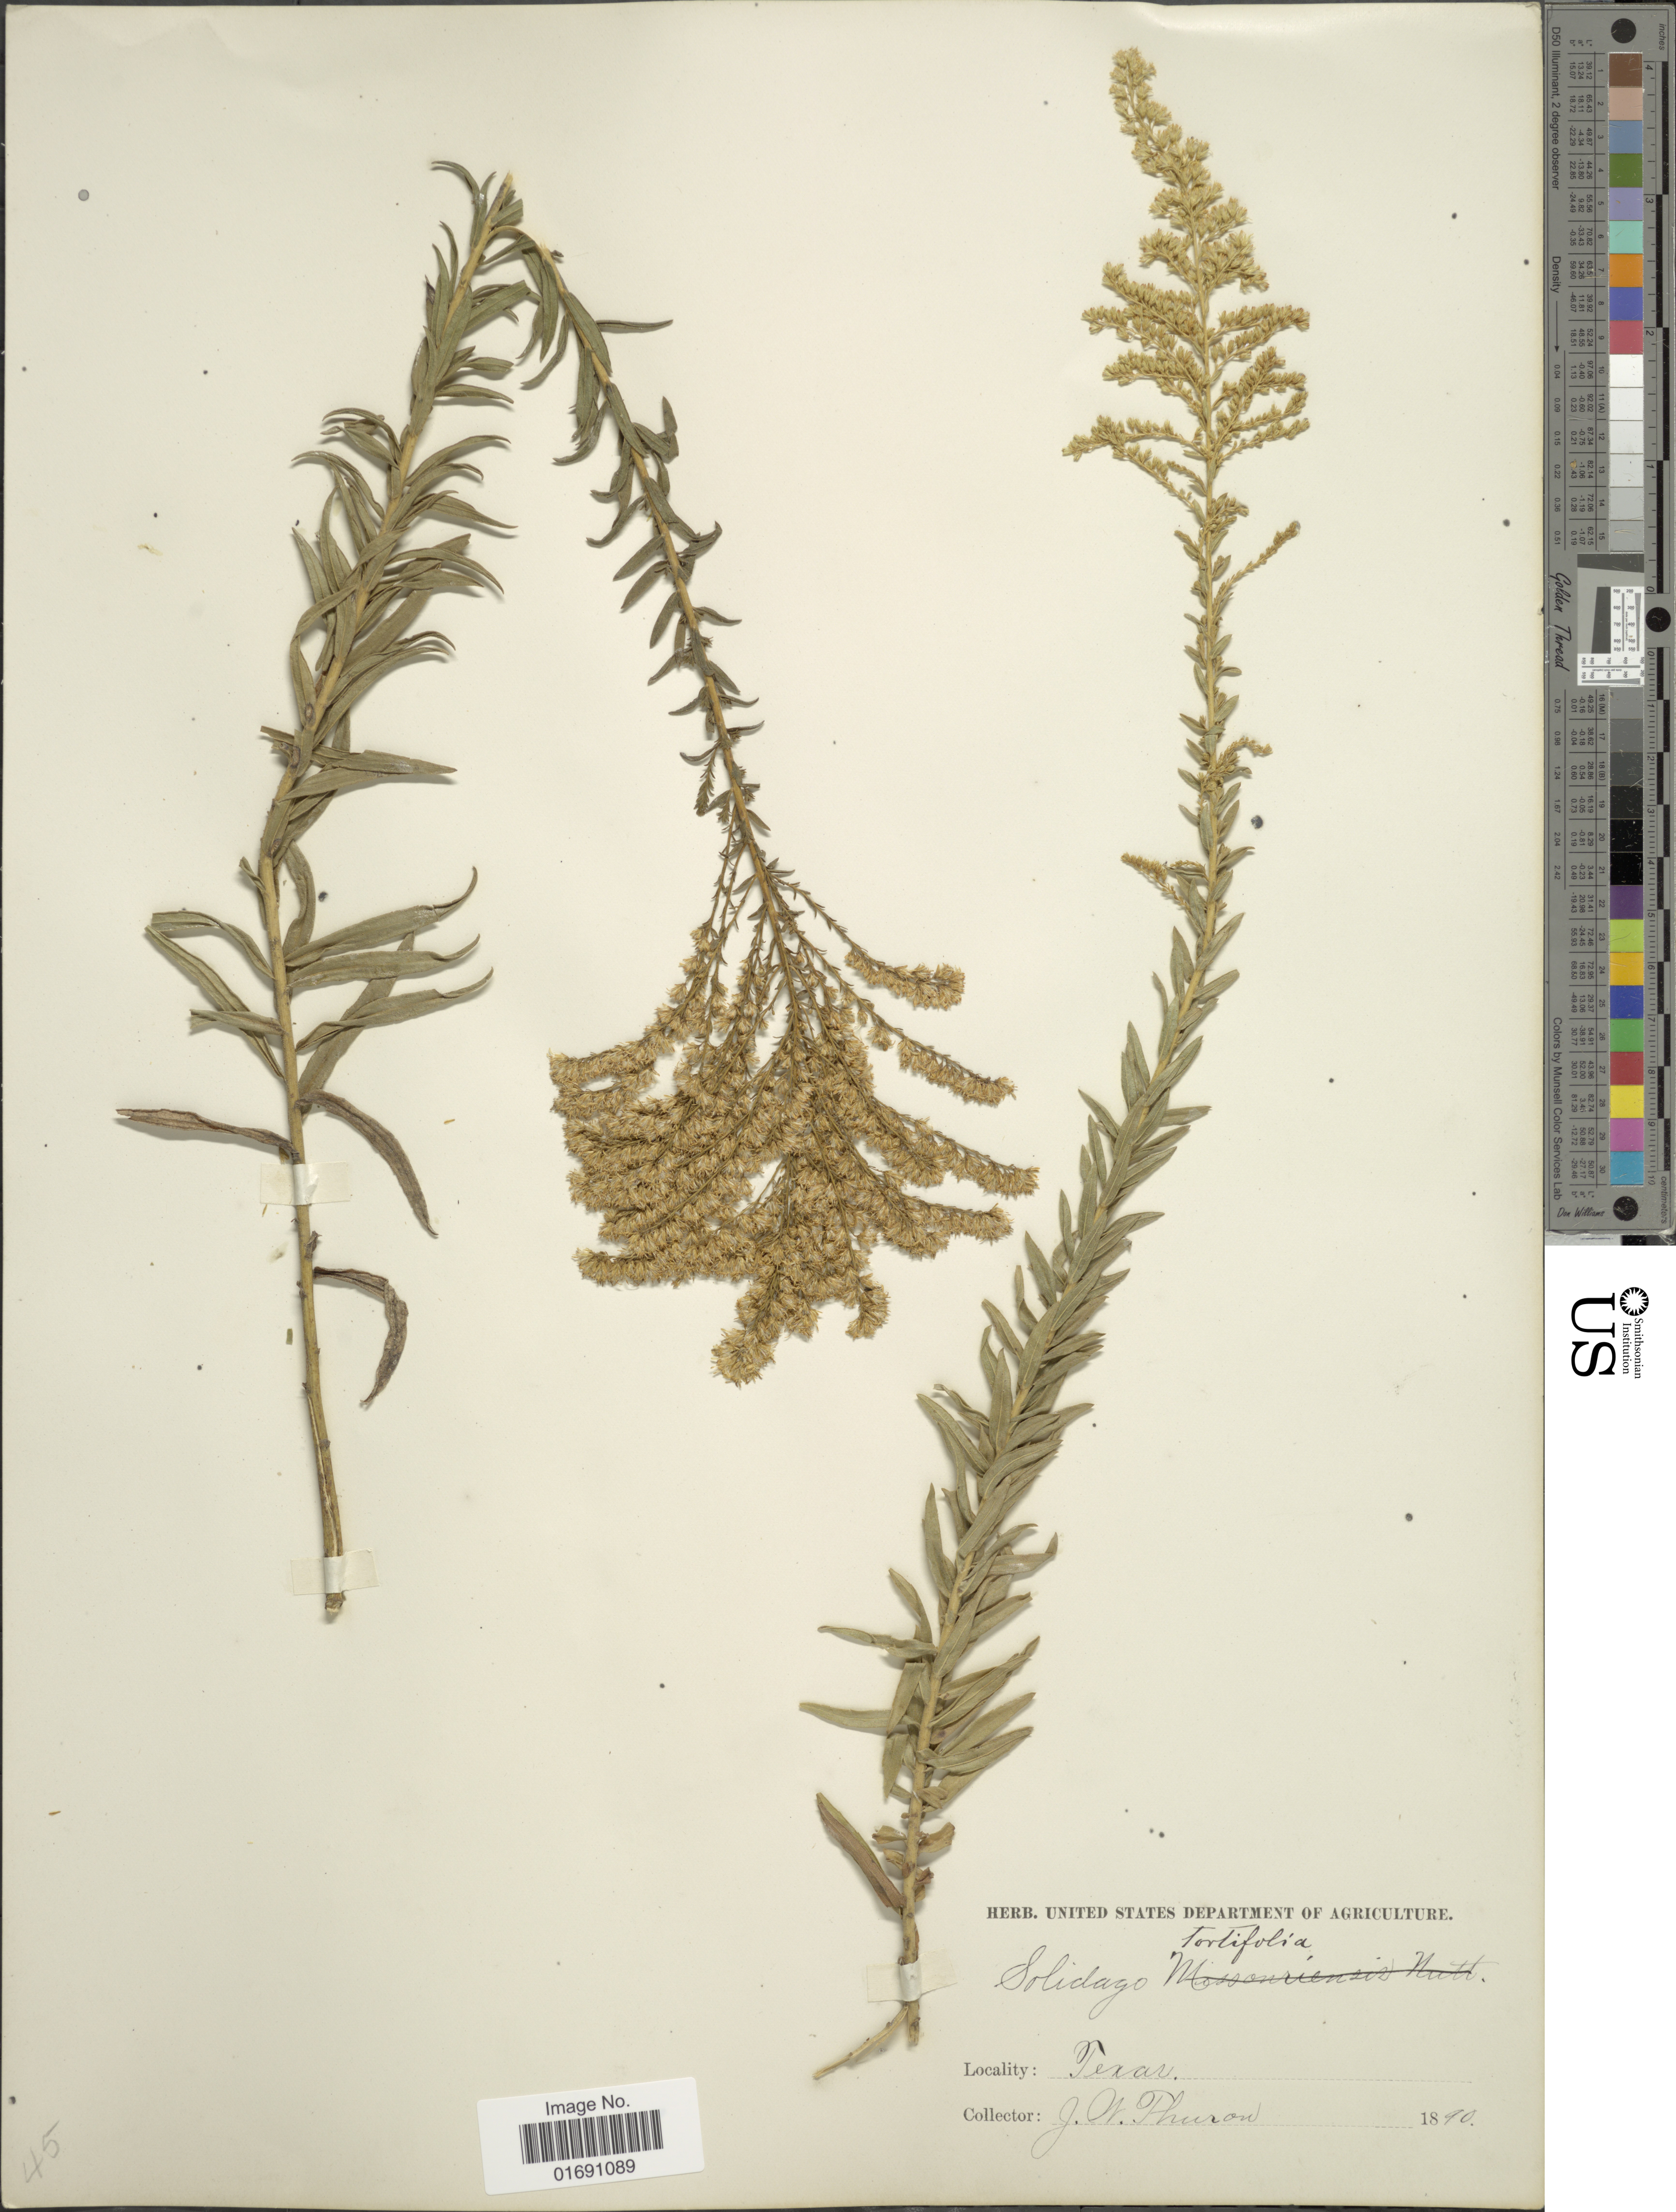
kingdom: Plantae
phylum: Tracheophyta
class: Magnoliopsida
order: Asterales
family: Asteraceae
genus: Solidago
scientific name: Solidago tortifolia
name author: Elliott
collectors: F. W. Thurow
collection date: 1890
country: United States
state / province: Texas